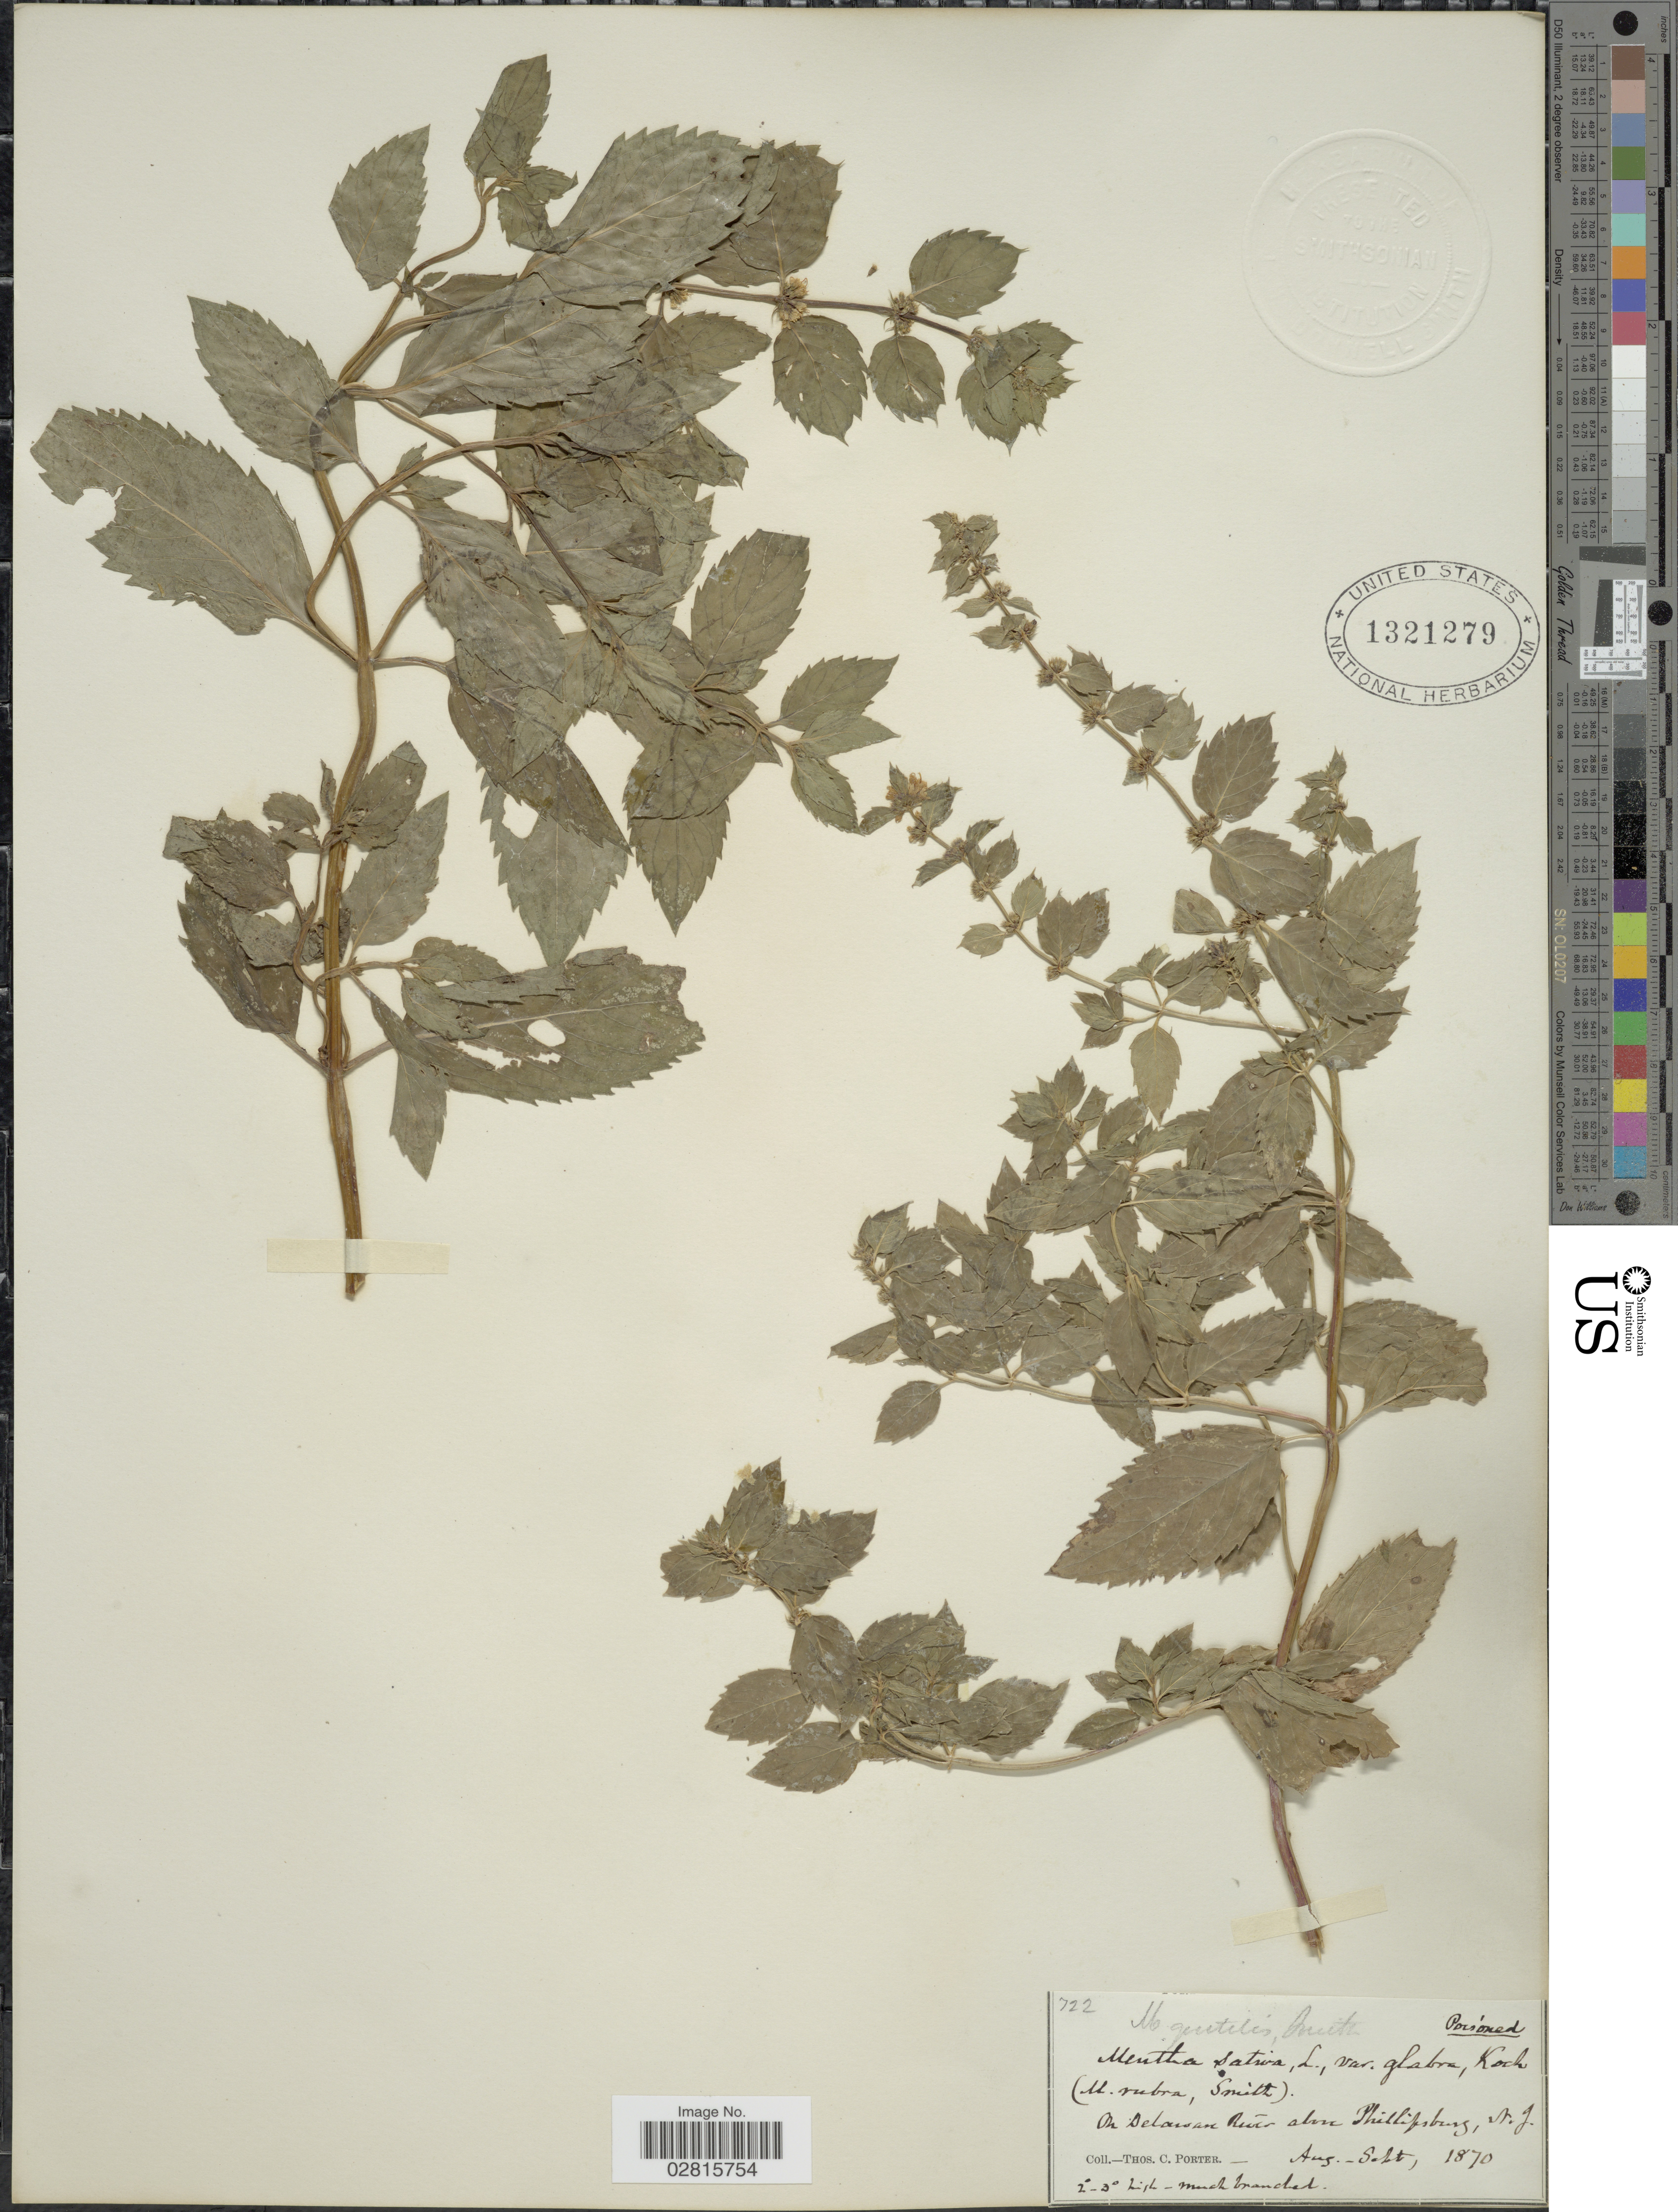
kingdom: Plantae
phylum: Tracheophyta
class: Magnoliopsida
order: Lamiales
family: Lamiaceae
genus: Mentha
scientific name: Mentha x sativa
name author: L.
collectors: T. Porter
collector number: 722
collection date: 1870-08/1870-09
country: United States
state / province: New Jersey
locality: On Delaware River above Phillipsburg, N.J.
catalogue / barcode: US 1321279